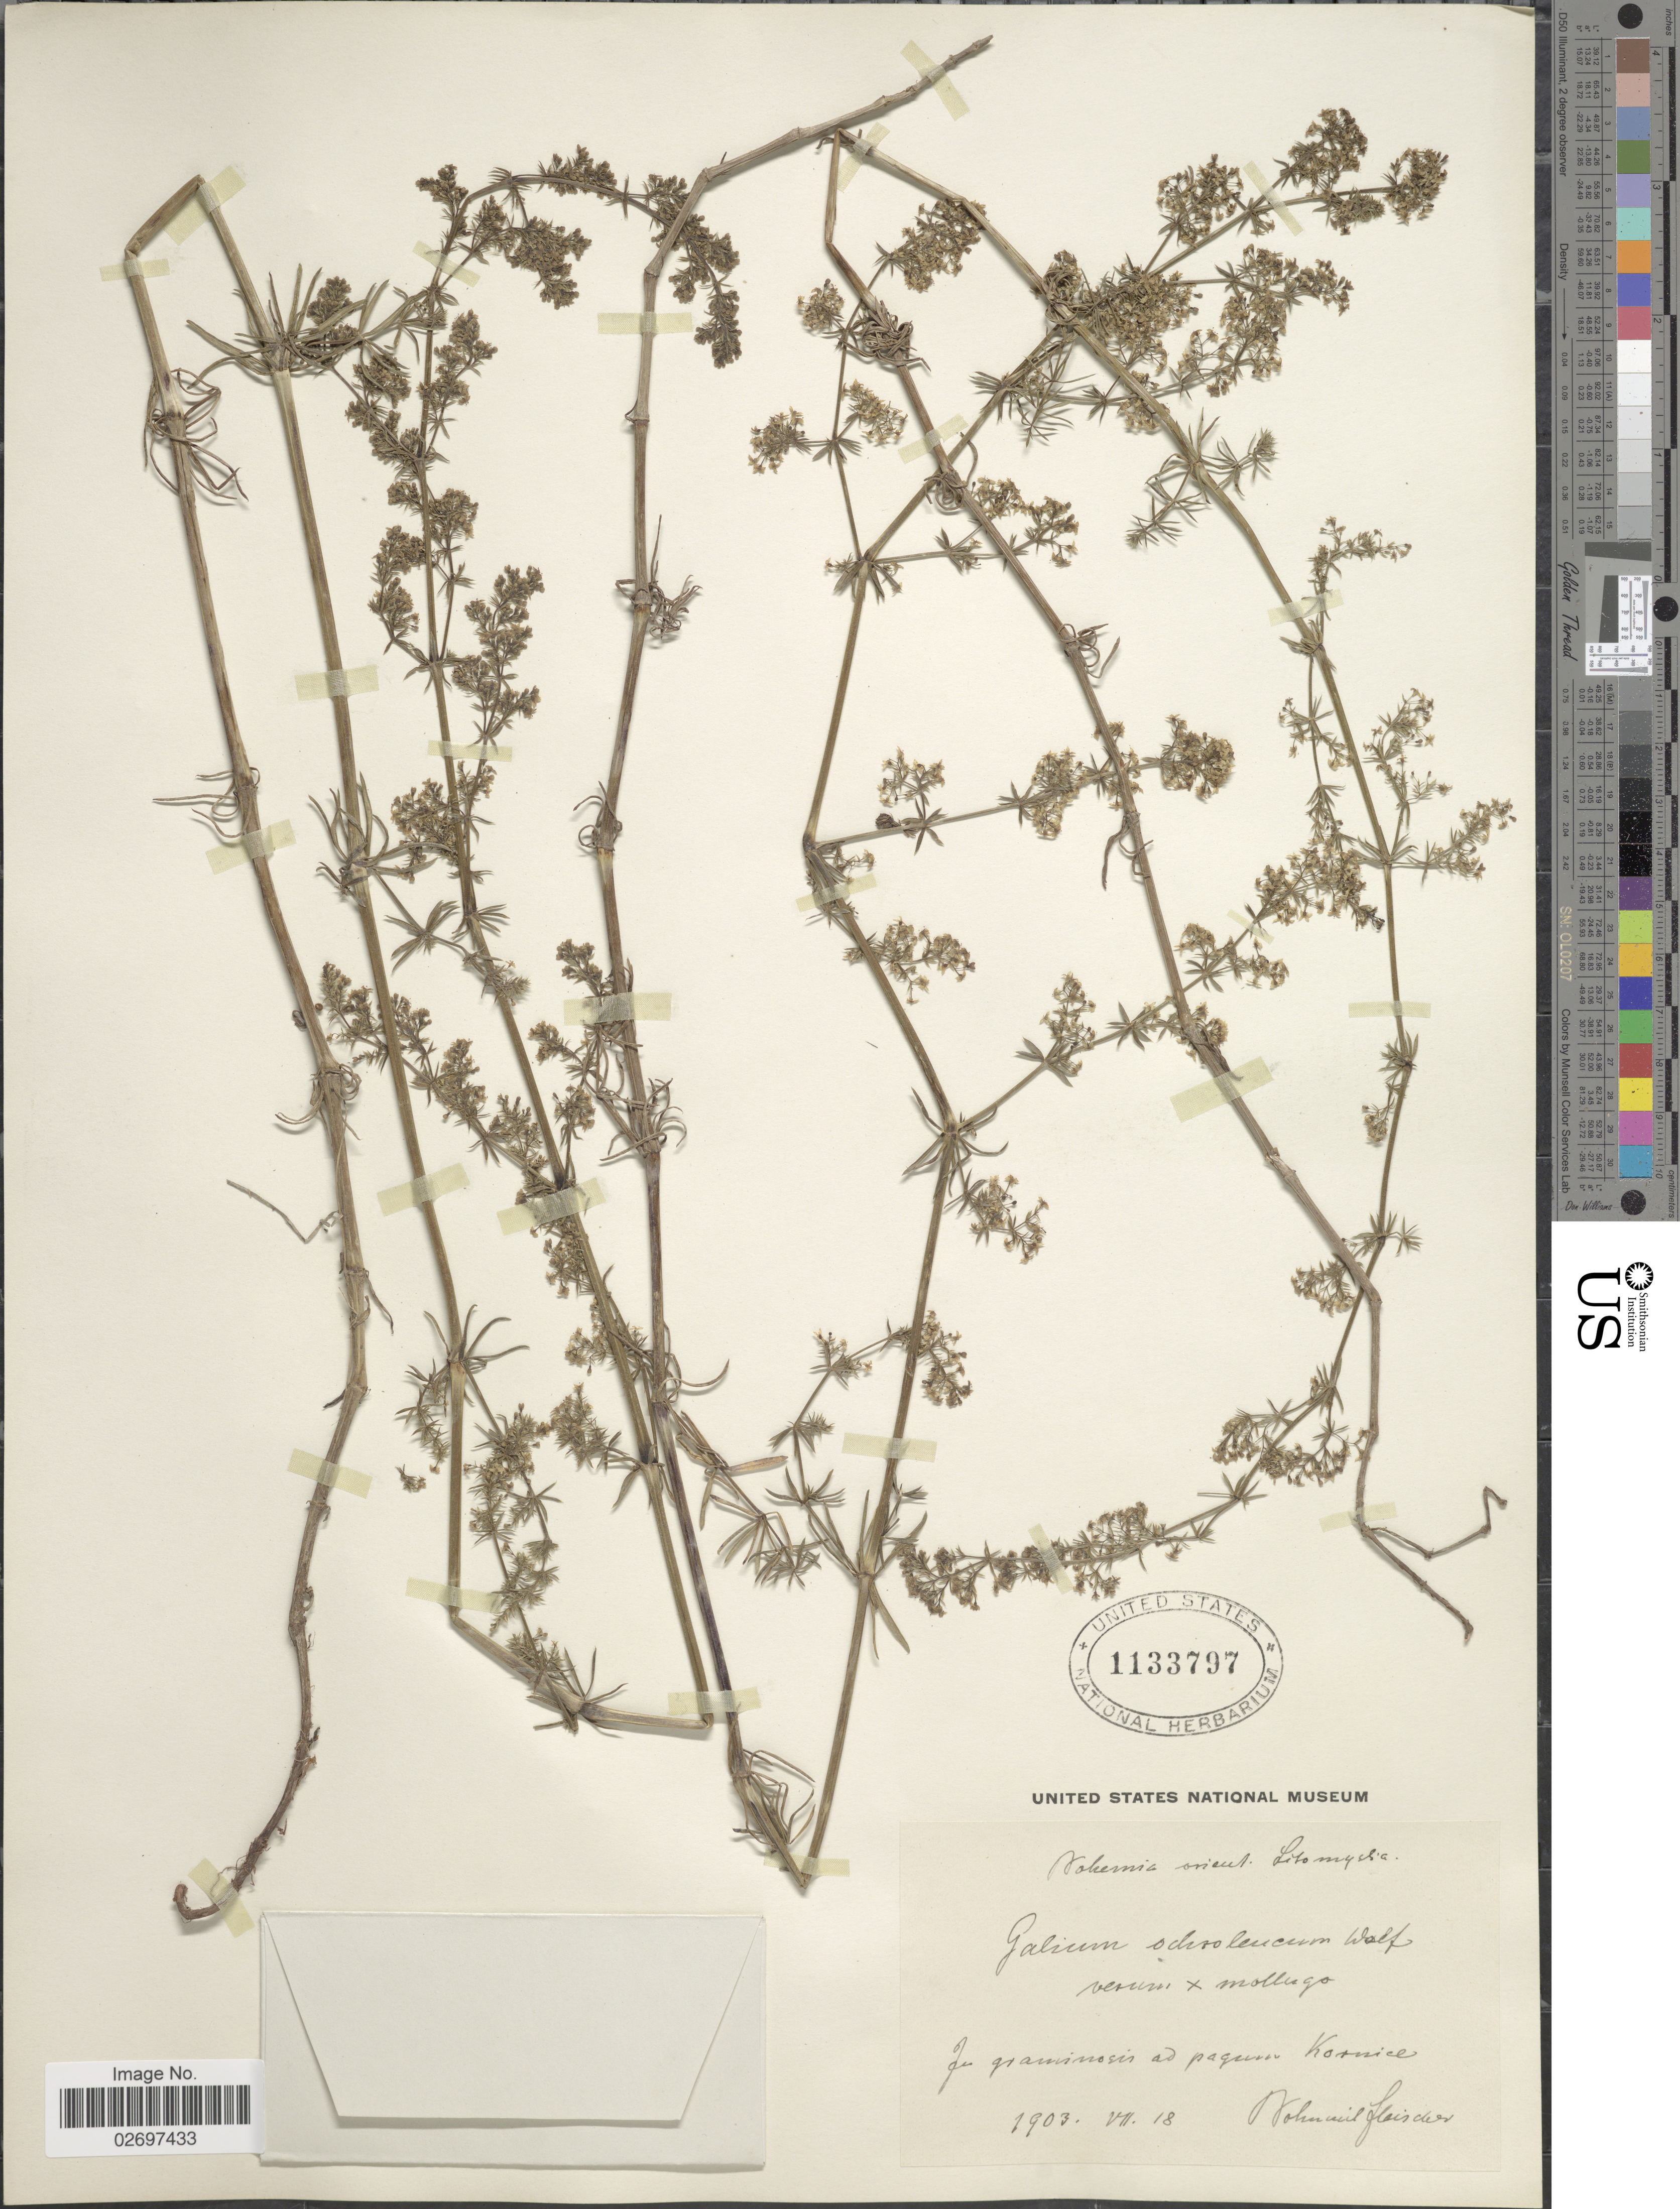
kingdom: Plantae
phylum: Tracheophyta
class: Magnoliopsida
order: Gentianales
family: Rubiaceae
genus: Galium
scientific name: Galium ochroleucum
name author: Wolf ex Schweigg. & Körte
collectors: B. Fleischer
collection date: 1903-07-18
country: Czechia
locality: Bohemia orient. Litomystia. [interpreted] ad pagum Kornice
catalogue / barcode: US 1133797